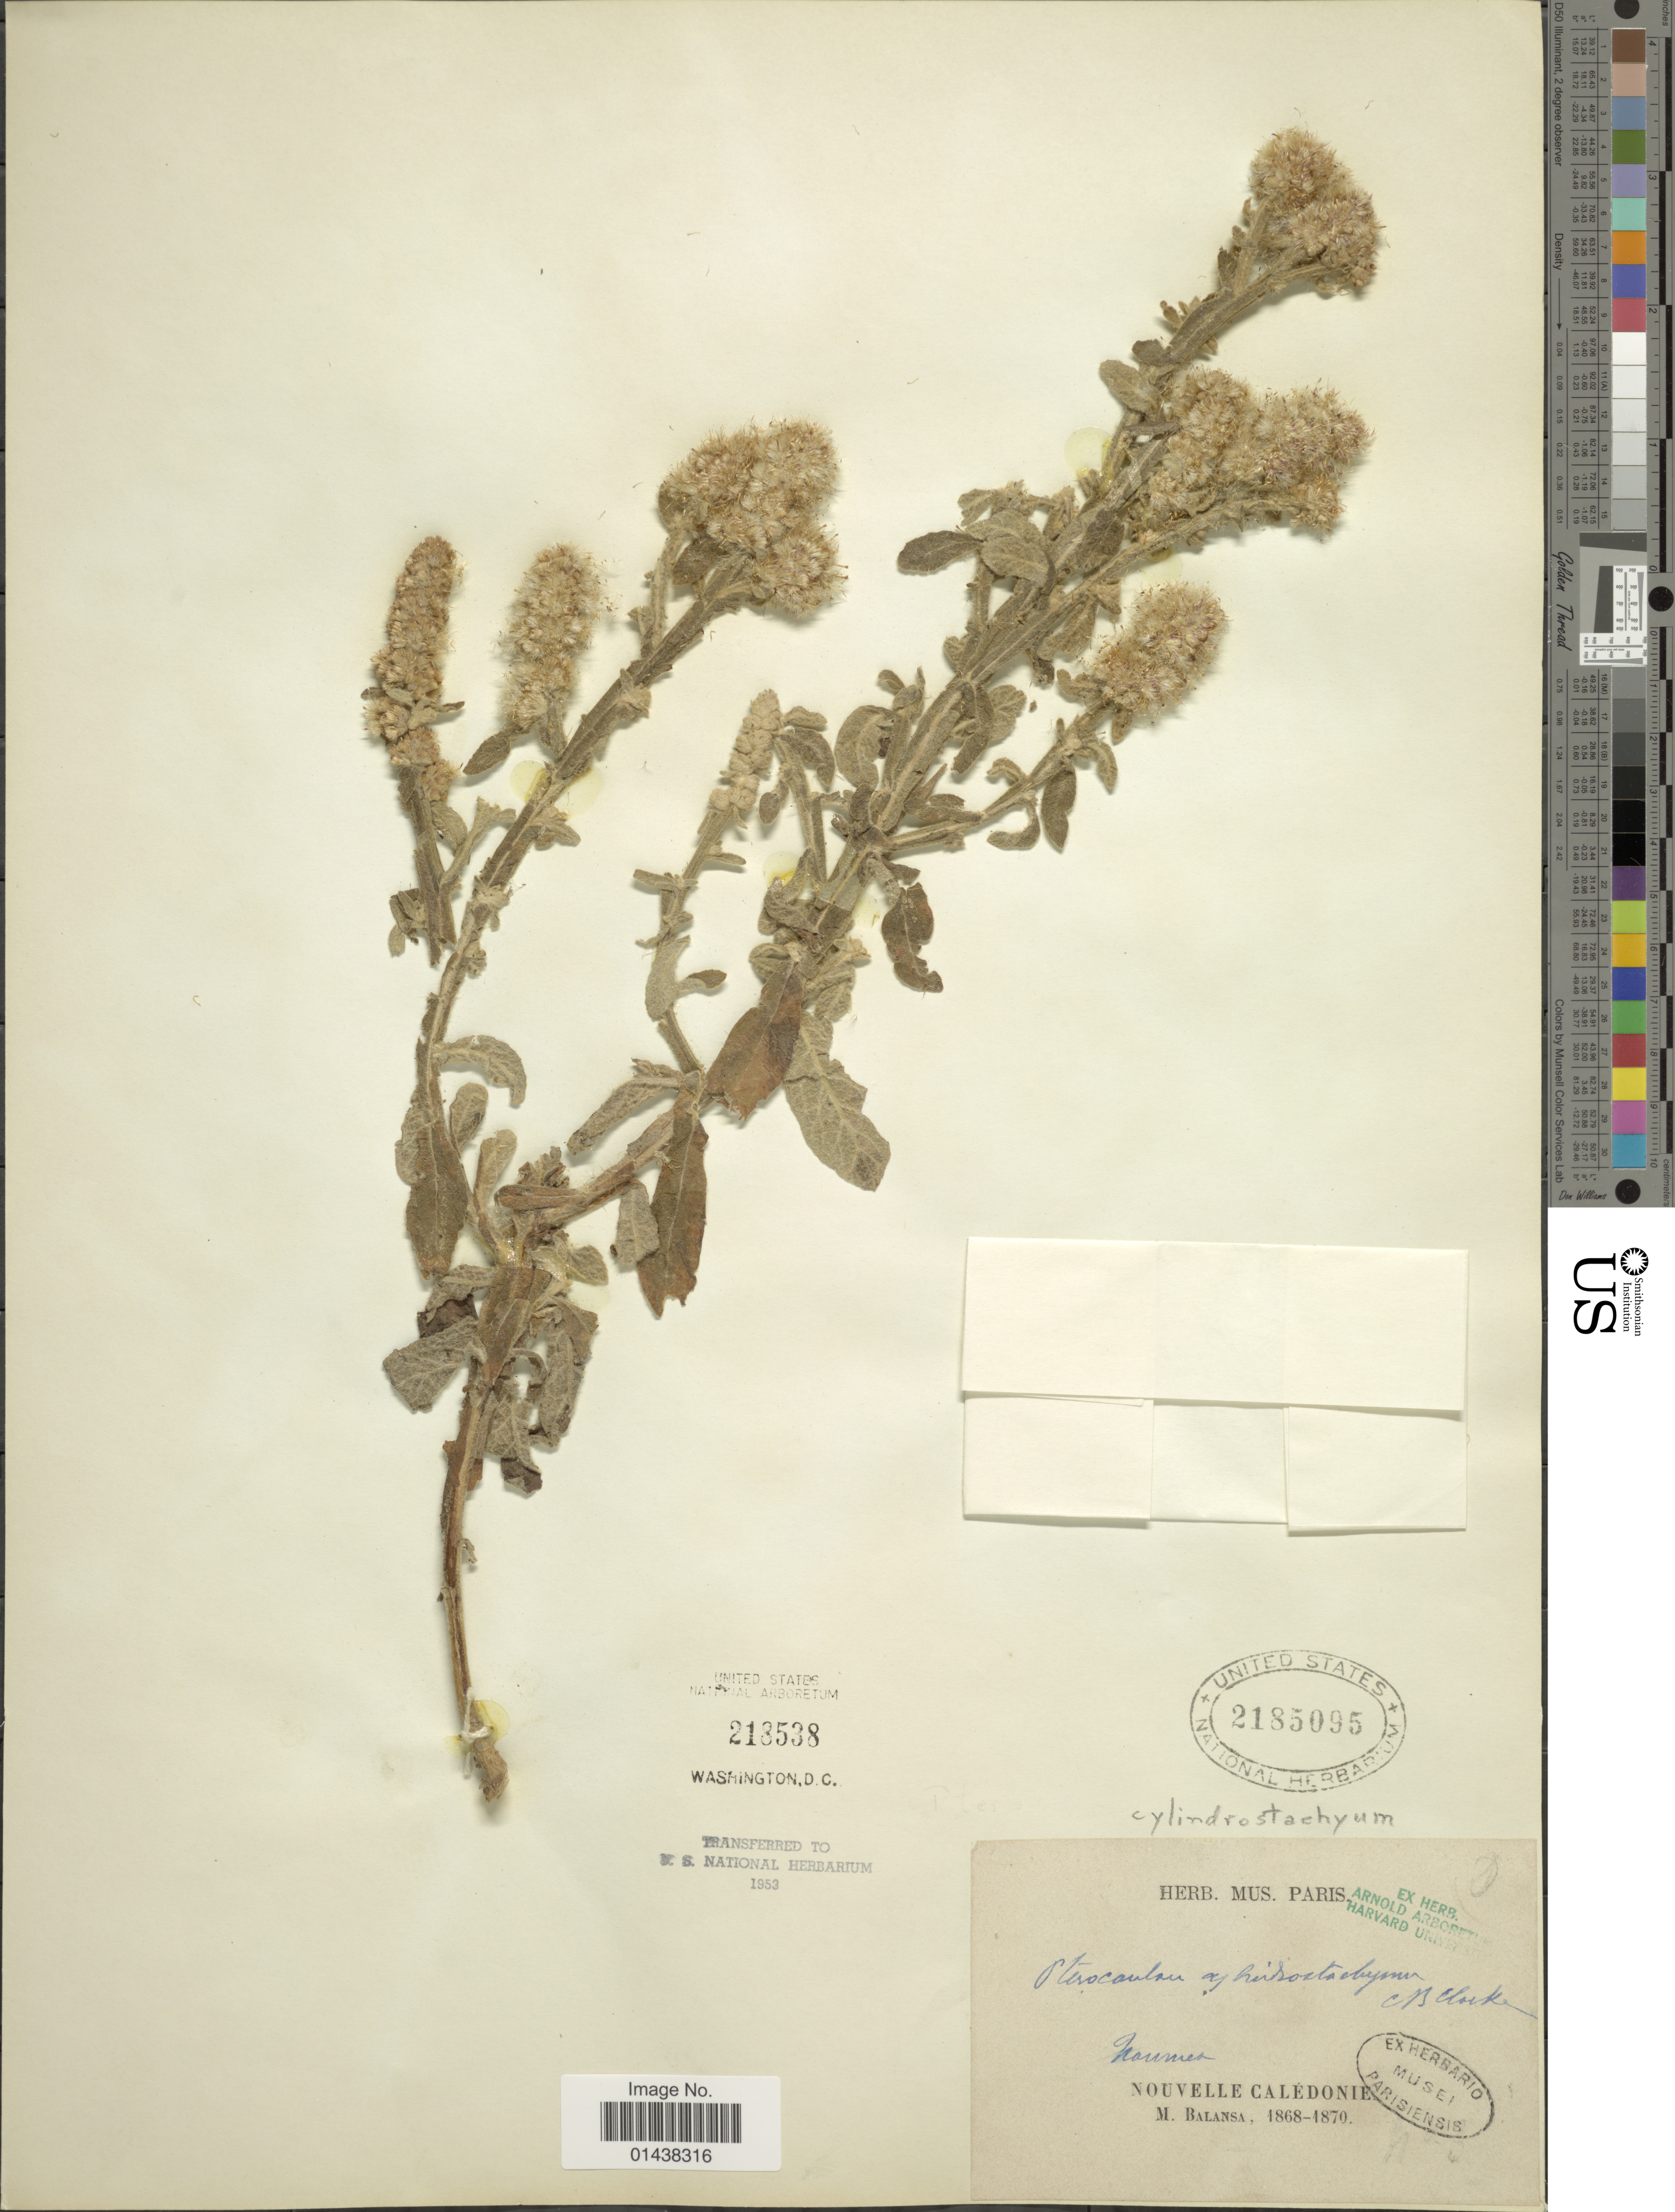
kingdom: Plantae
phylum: Tracheophyta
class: Magnoliopsida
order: Asterales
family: Asteraceae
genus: Pterocaulon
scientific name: Pterocaulon cylindrostachyum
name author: C.B. Clarke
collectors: B. Balansa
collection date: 1868/1870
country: New Caledonia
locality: Noumed, Nouvelle Caledonie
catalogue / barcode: US 2185095